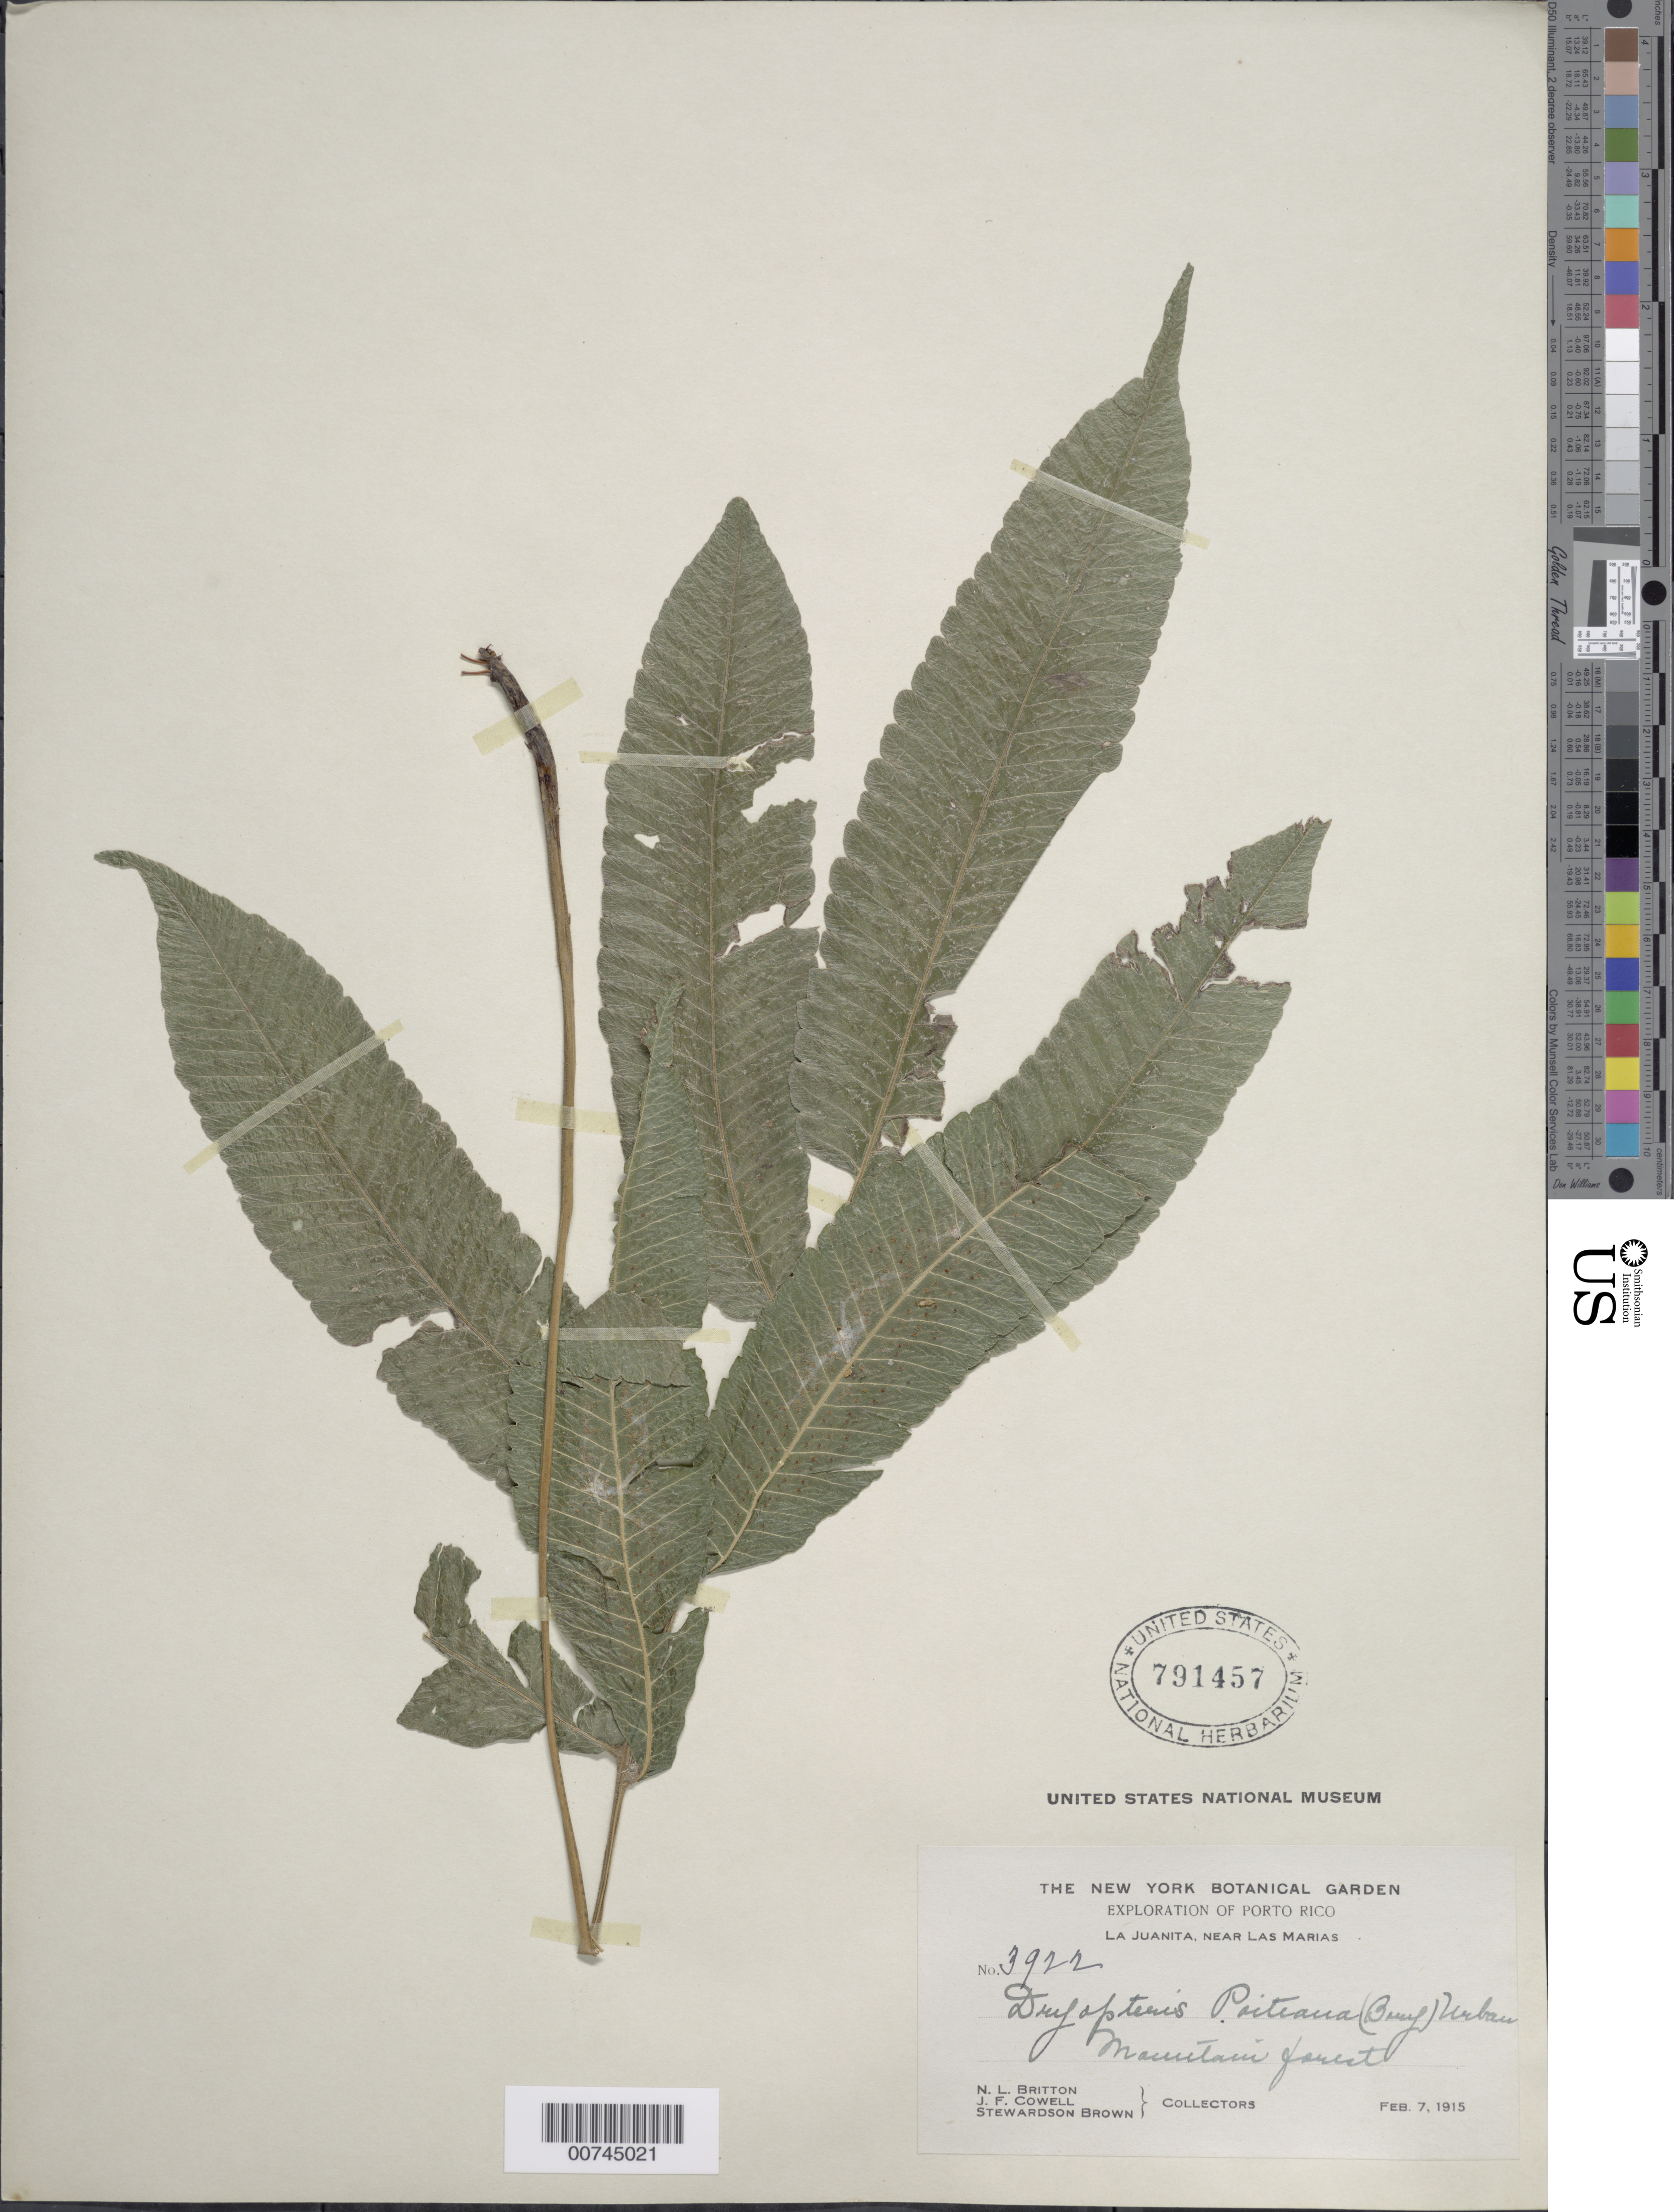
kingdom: Plantae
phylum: Tracheophyta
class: Polypodiopsida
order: Polypodiales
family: Thelypteridaceae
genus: Goniopteris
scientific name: Goniopteris poiteana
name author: (Bory) Ching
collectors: N. Britton, J. F. Cowell & S. Brown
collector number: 3922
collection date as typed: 07 Feb 1915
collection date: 1915-02-07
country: Puerto Rico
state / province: Las Marías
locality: La Juanita, near Las Marías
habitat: Mountain forest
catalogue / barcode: US 791457